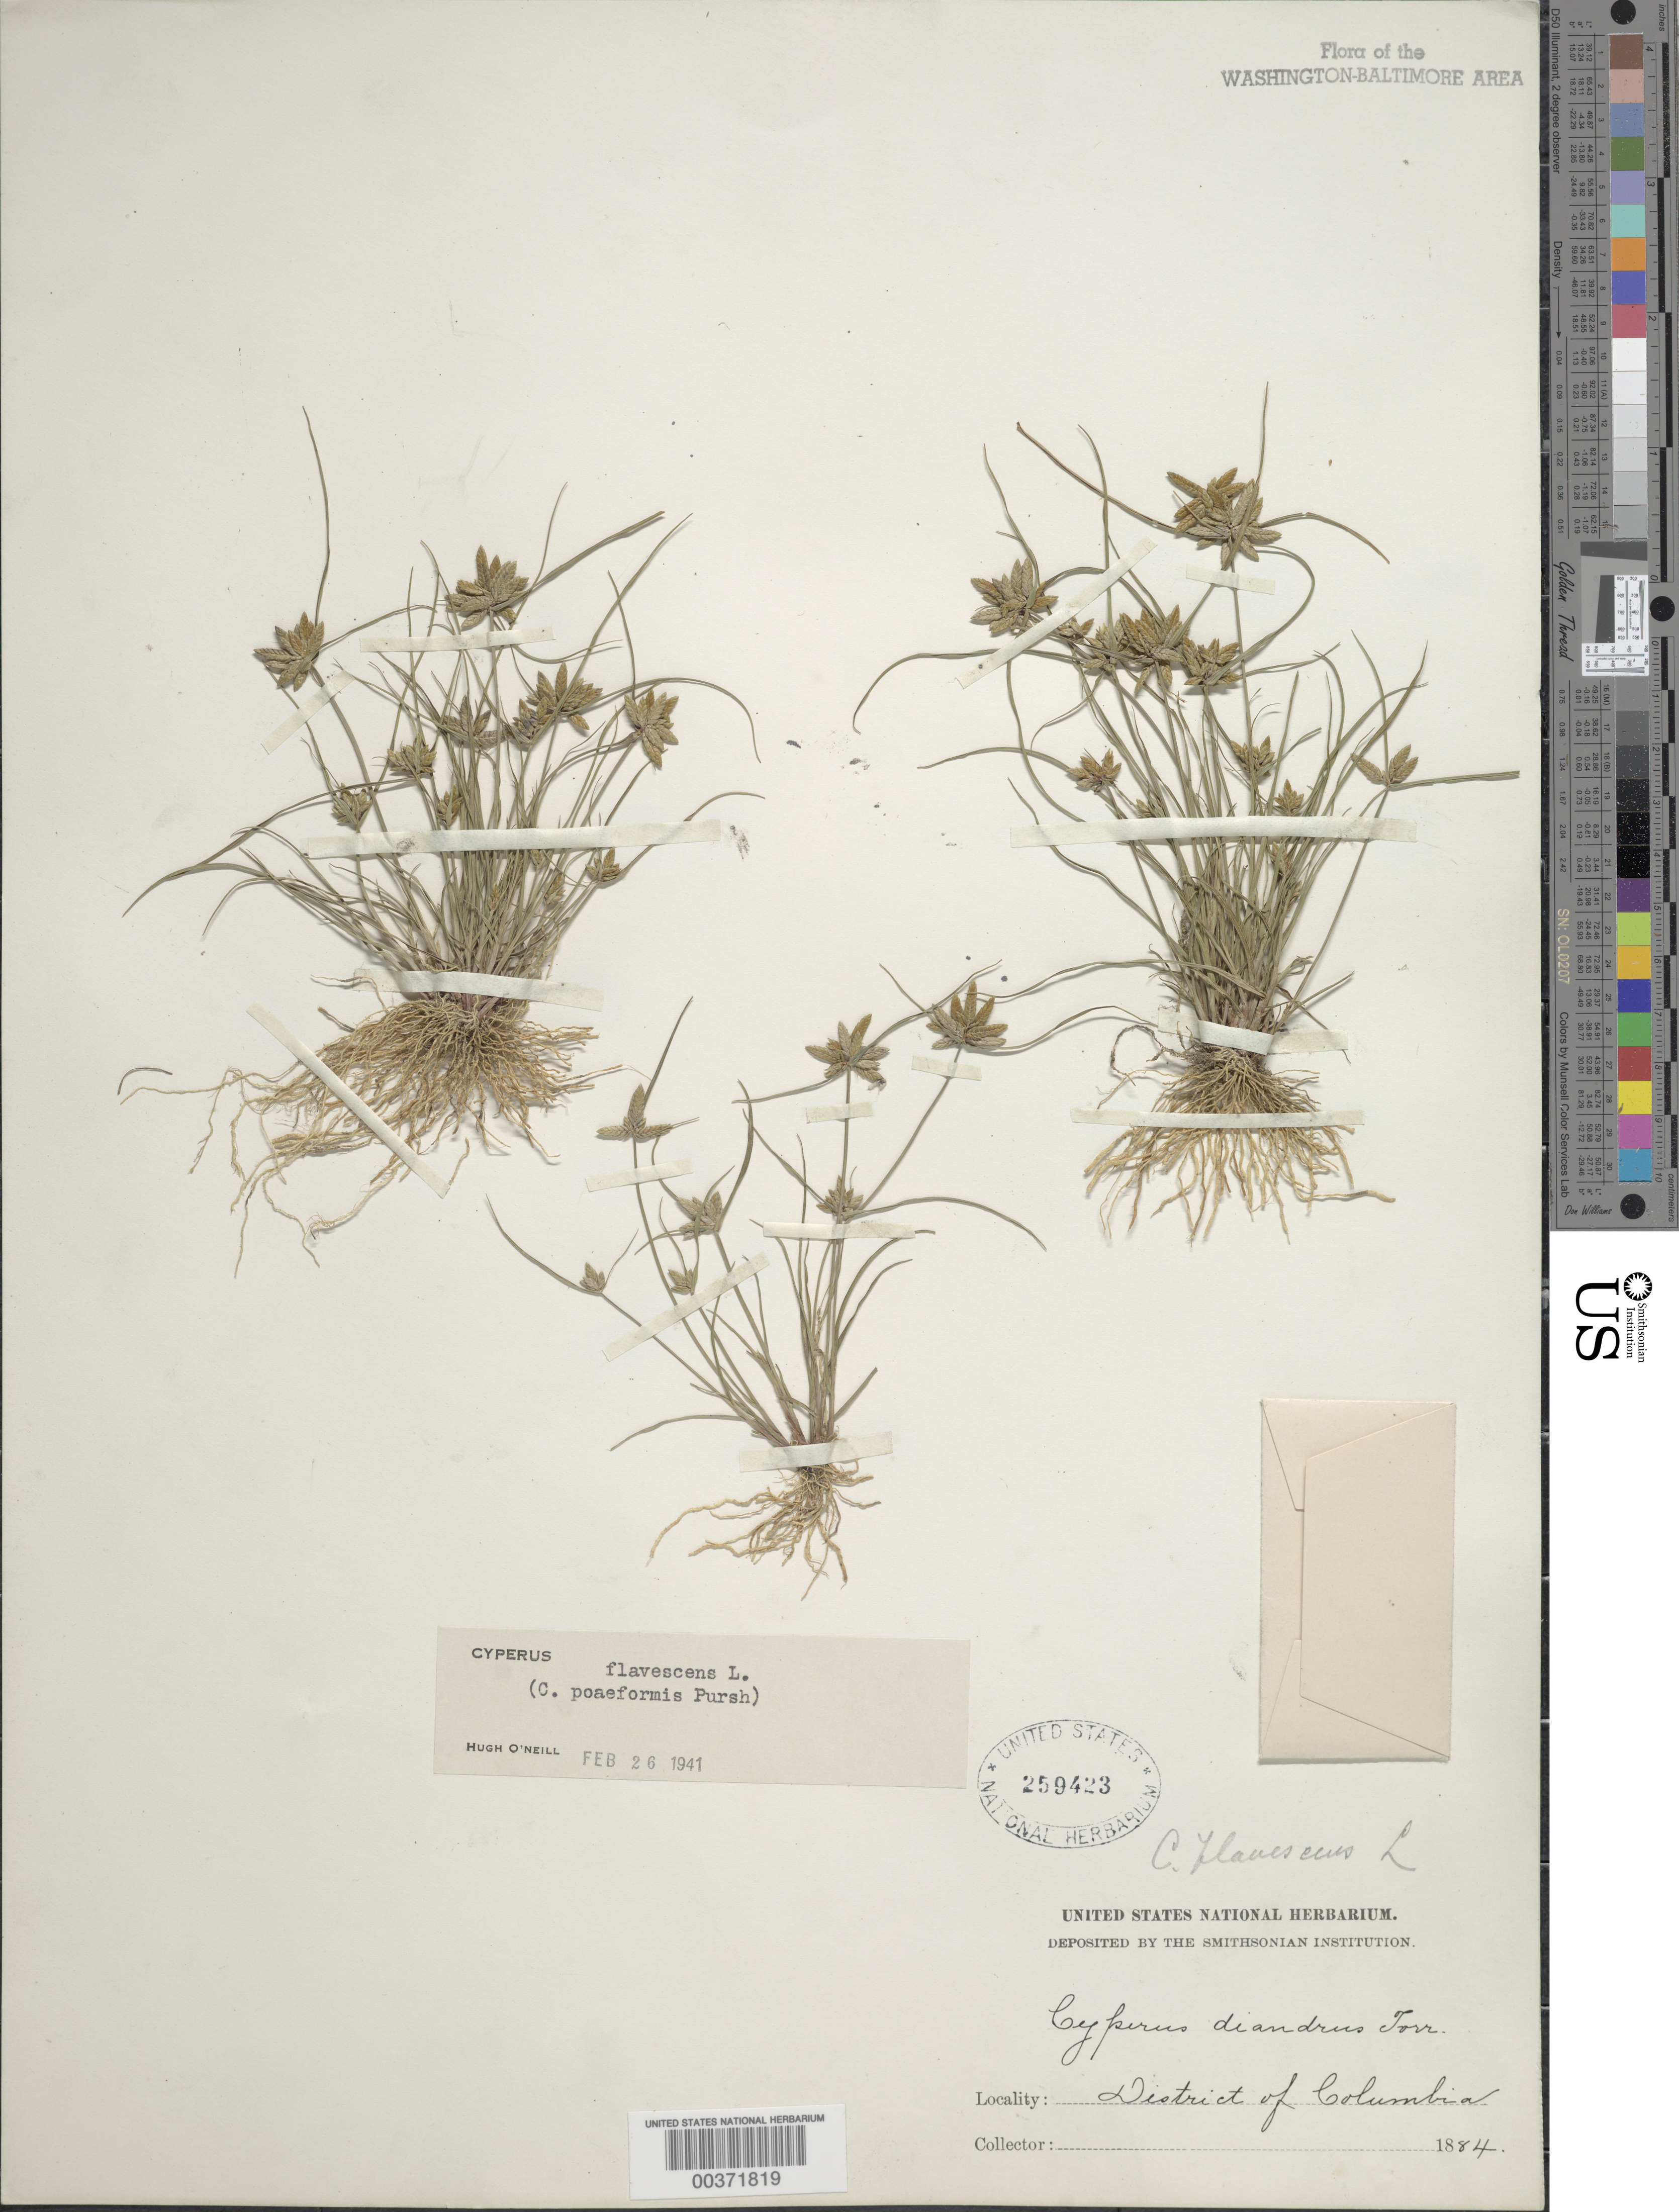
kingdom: Plantae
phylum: Tracheophyta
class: Liliopsida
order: Poales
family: Cyperaceae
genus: Cyperus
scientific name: Cyperus flavescens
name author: L.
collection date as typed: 1884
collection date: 1884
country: United States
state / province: District of Columbia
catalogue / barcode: US 259423